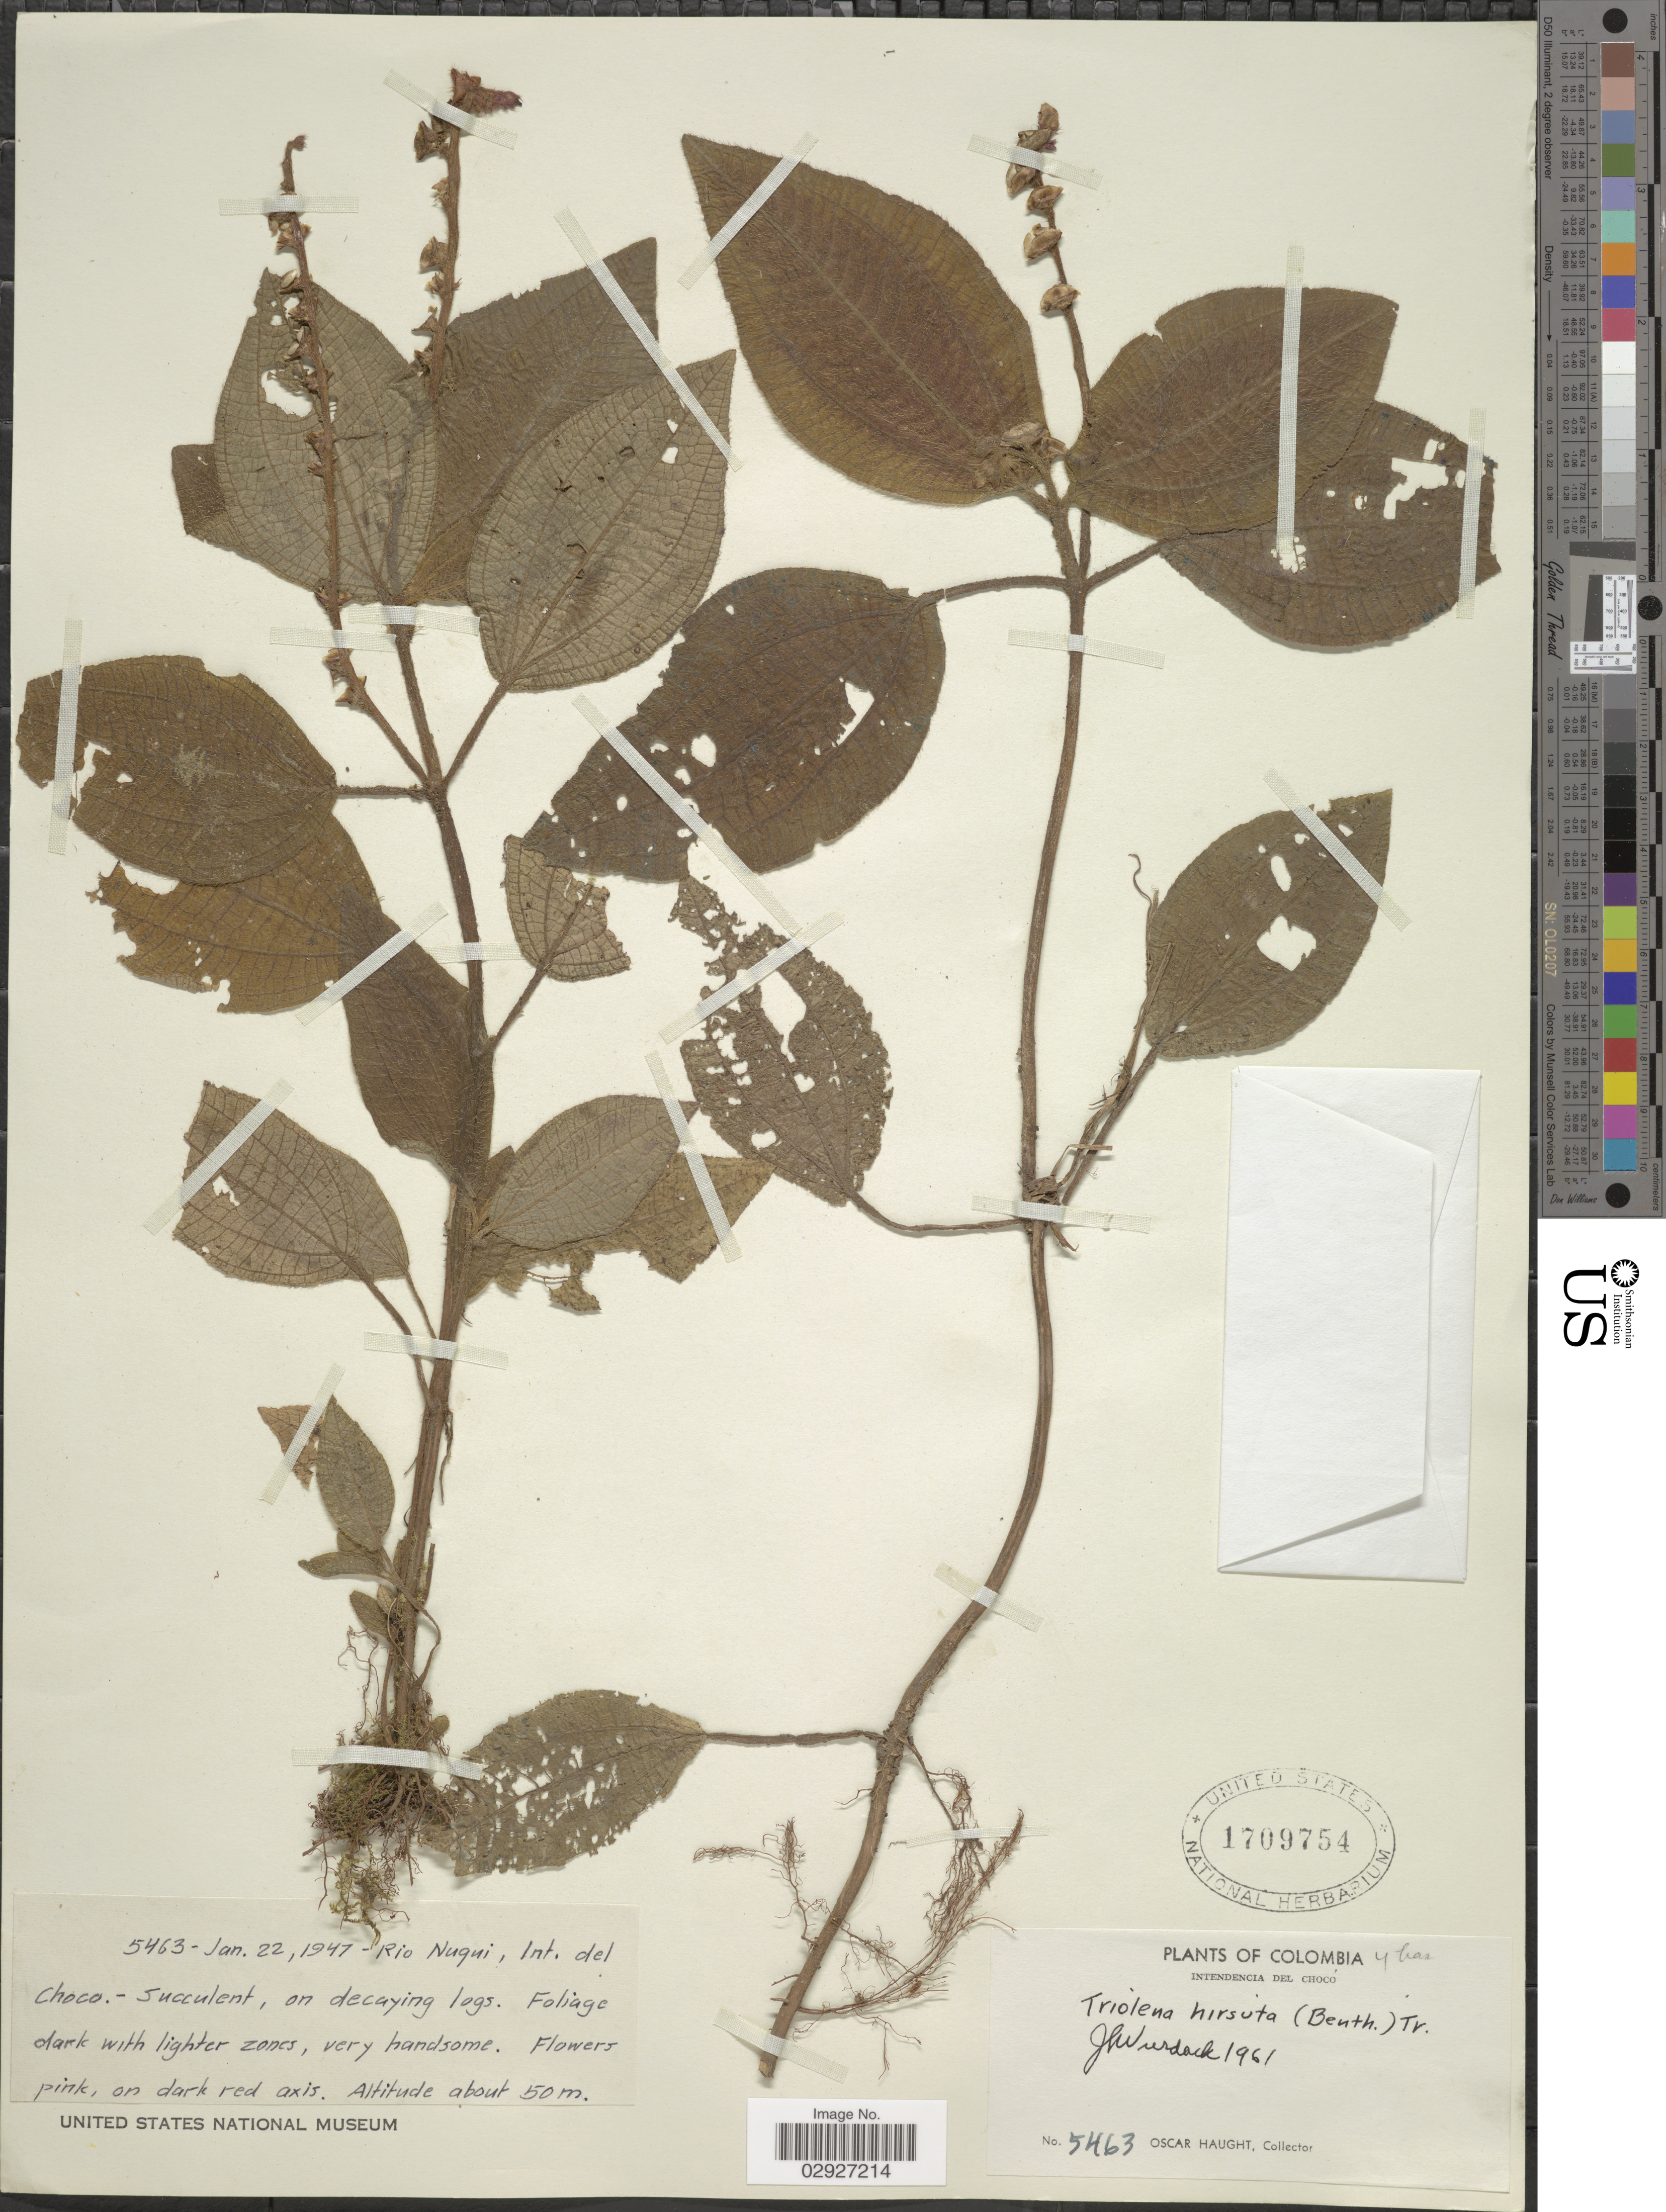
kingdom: Plantae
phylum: Tracheophyta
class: Magnoliopsida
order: Myrtales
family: Melastomataceae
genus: Triolena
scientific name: Triolena hirsuta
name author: (Benth.) Triana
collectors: O. Haught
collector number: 5463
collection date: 1947-01-22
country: Colombia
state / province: Chocó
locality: Intendencia del Chocó, Rio Nuqui, Int. del Choco.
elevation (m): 50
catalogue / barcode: US 1709754